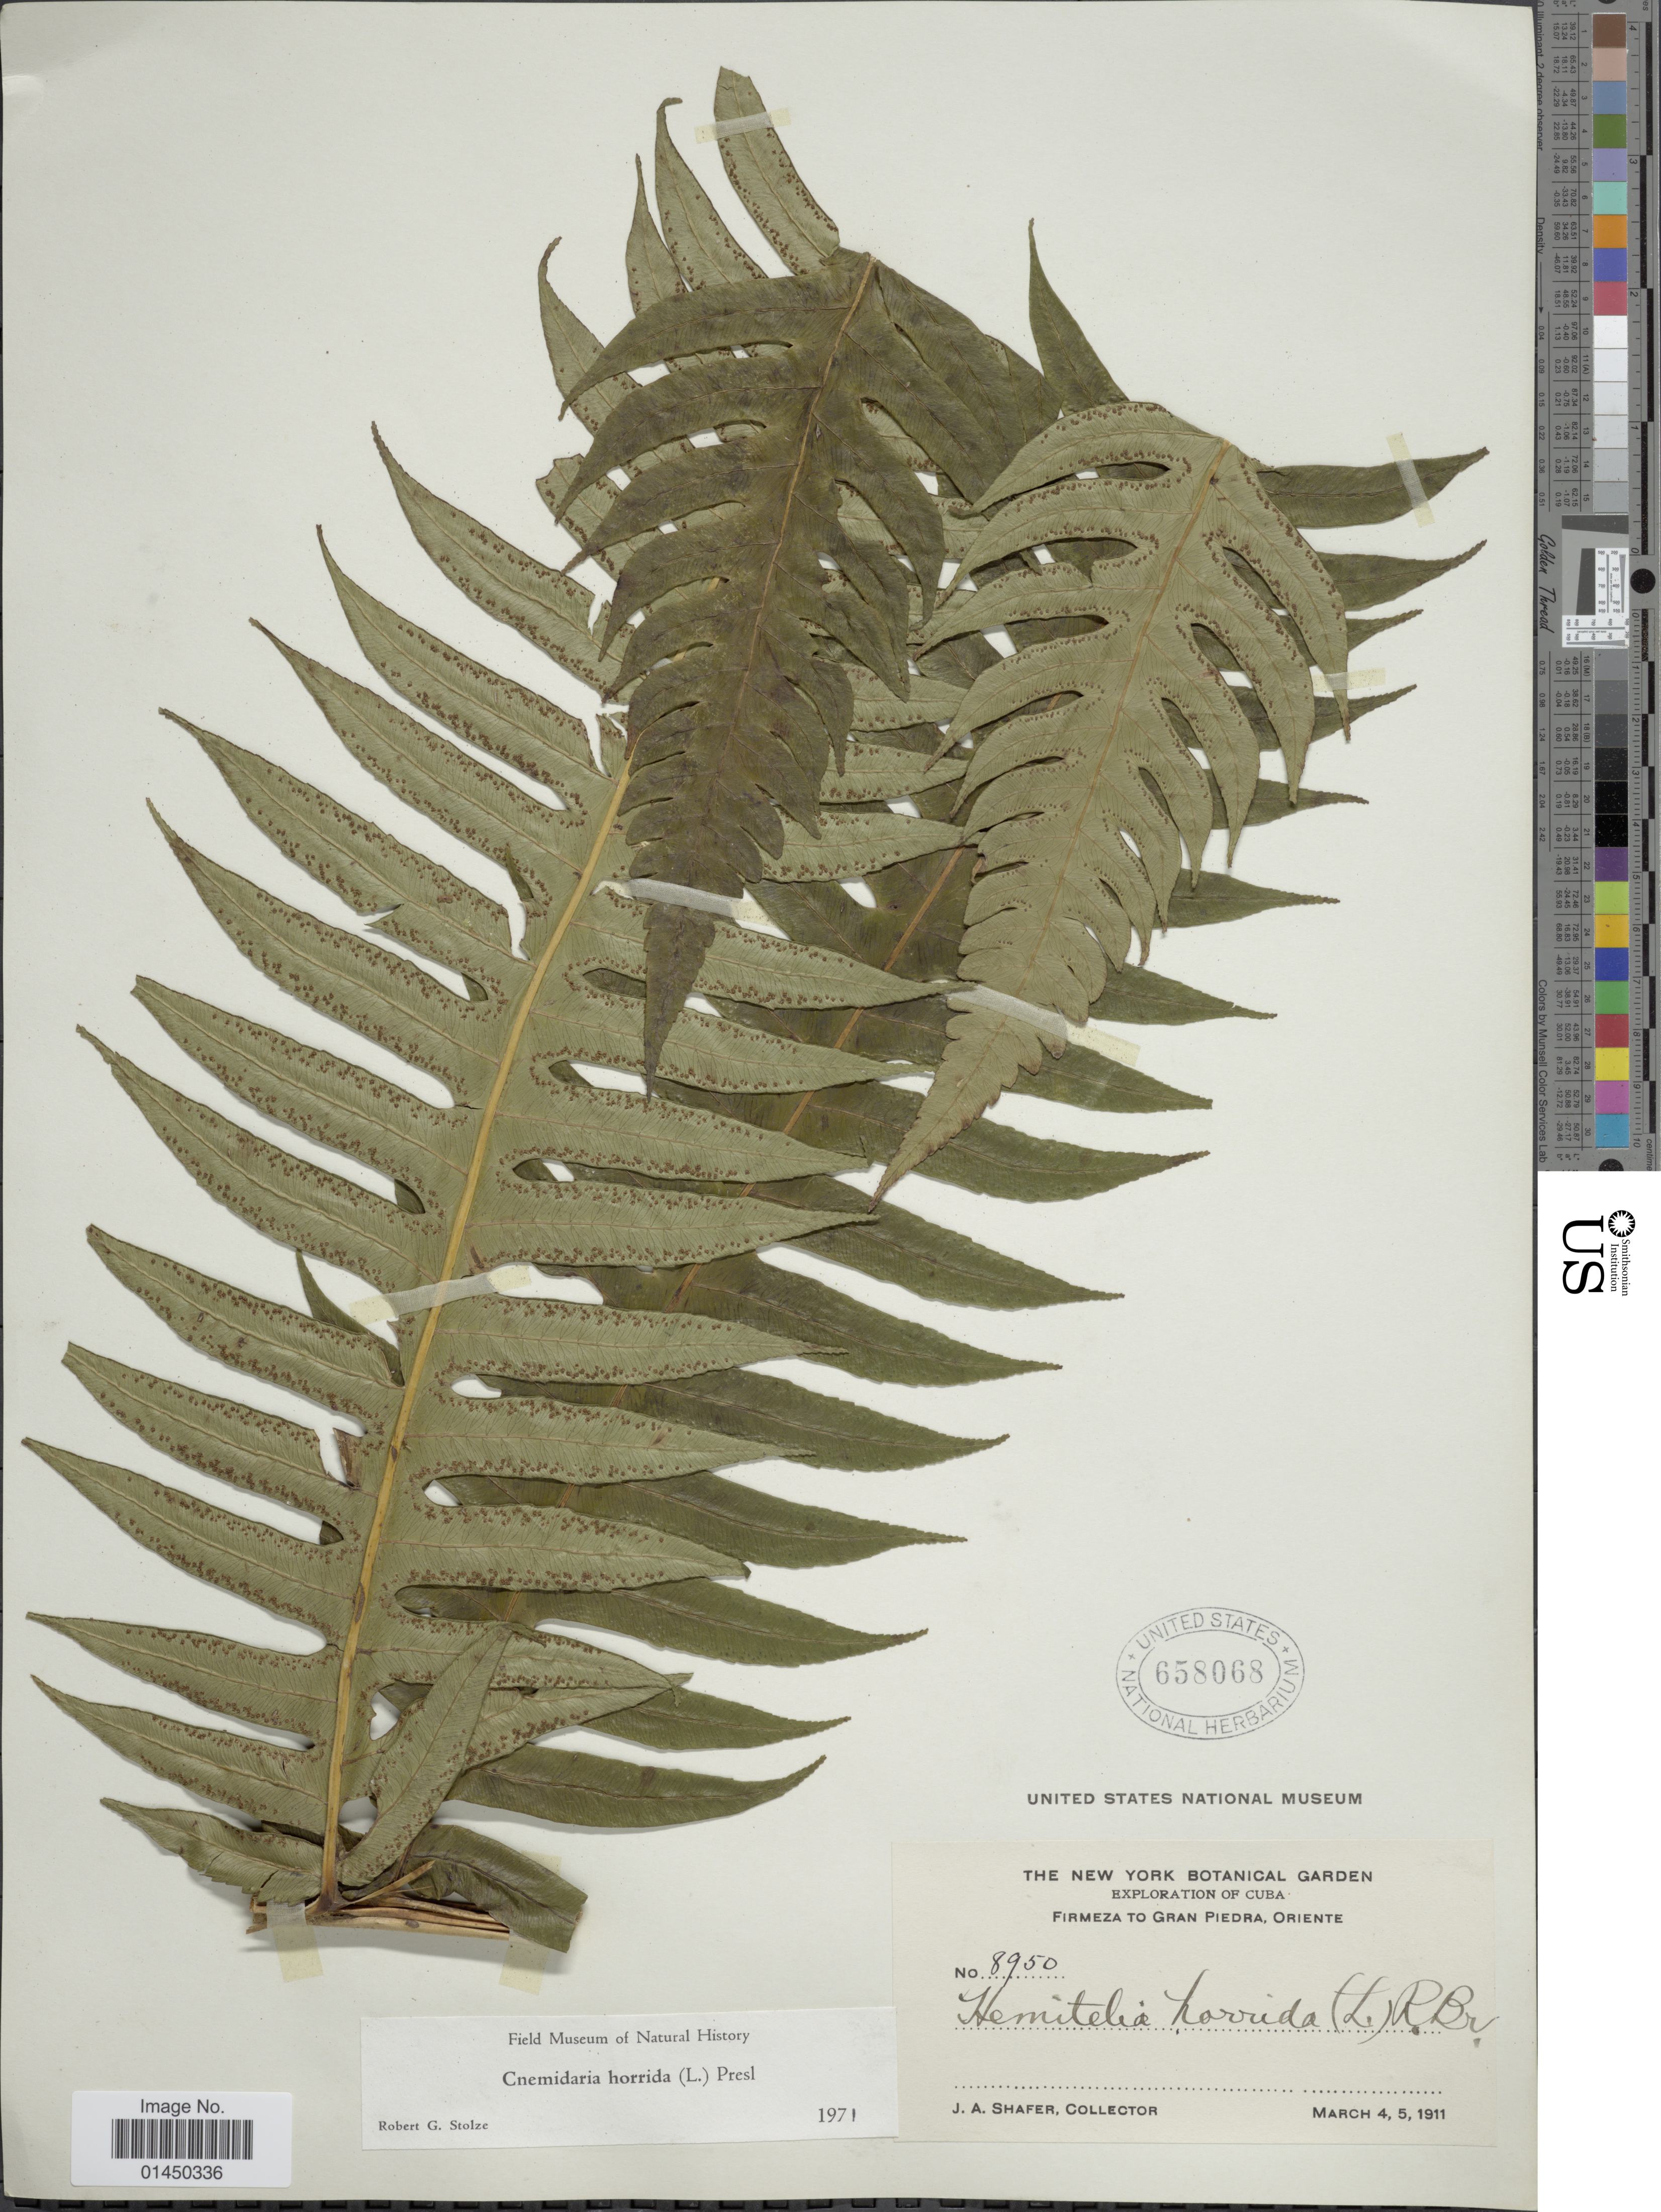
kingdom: Plantae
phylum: Tracheophyta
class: Polypodiopsida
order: Cyatheales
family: Cyatheaceae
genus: Cyathea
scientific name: Cyathea horrida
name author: (L.) Sm.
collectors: J. A. Shafer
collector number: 8950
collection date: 1911-03-04/1911-03-05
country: Cuba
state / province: Oriente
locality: Firmeza to Gran Piedra.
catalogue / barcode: US 658068